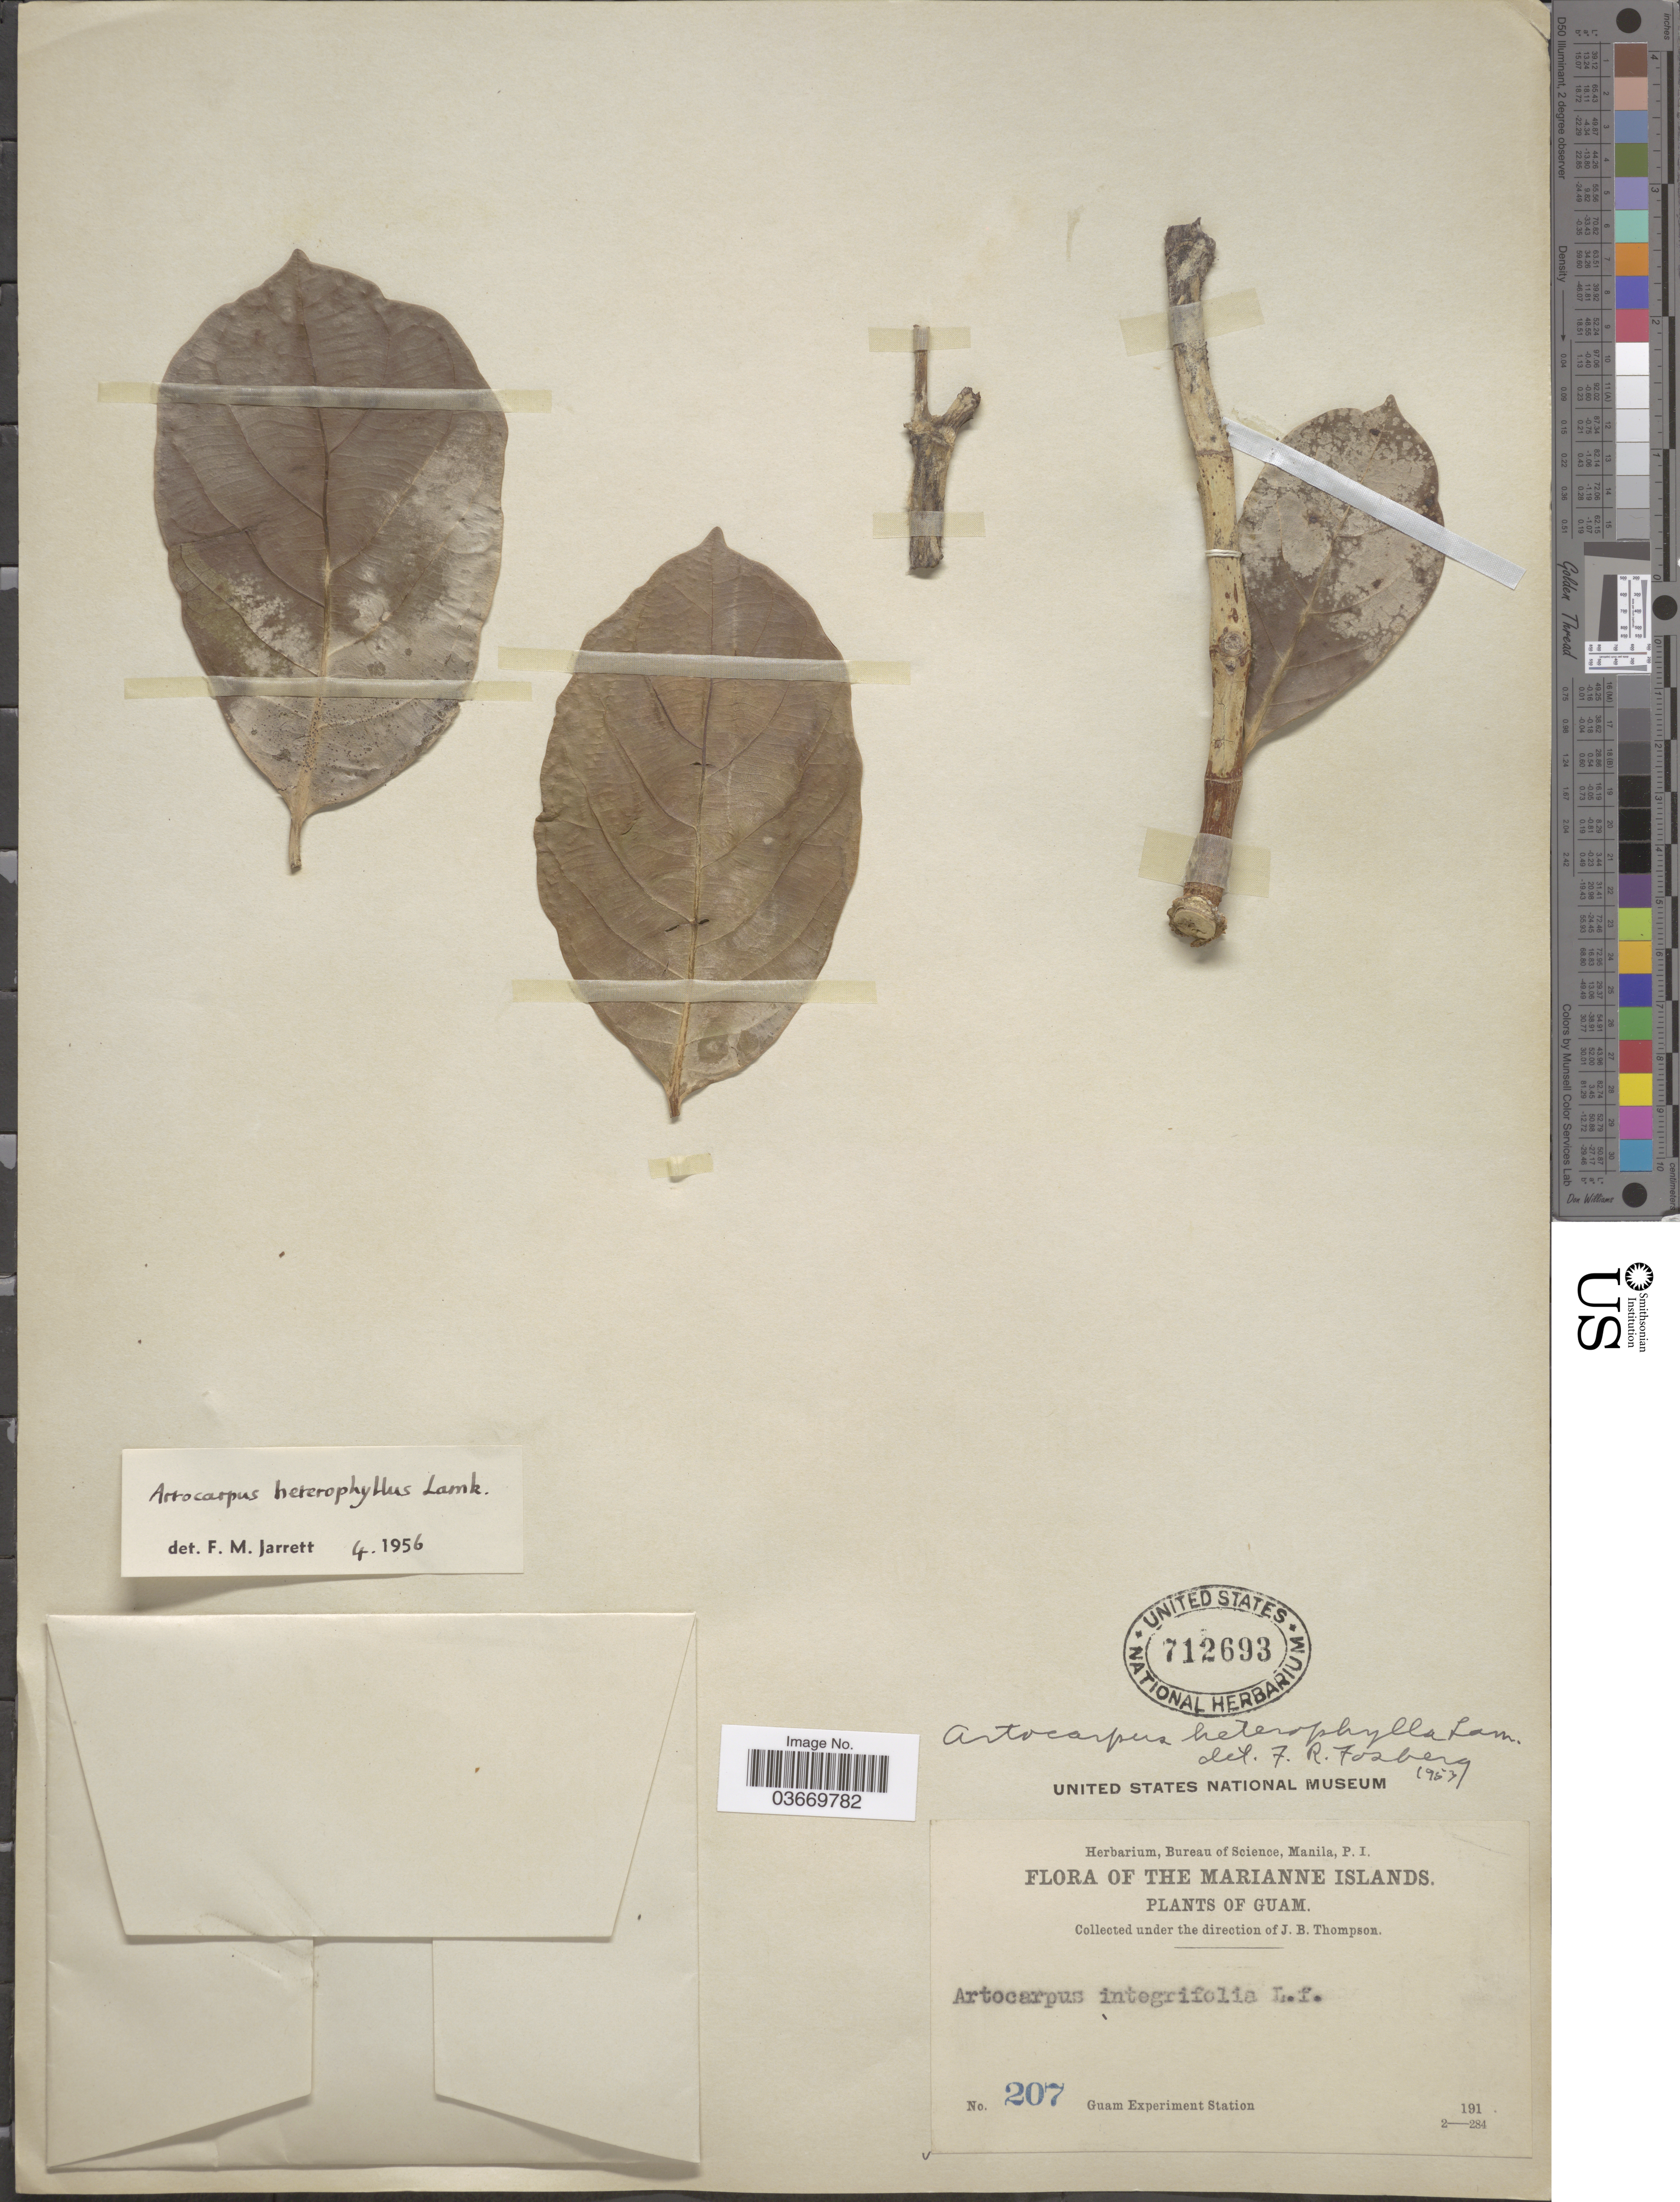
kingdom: Plantae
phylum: Tracheophyta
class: Magnoliopsida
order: Rosales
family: Moraceae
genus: Artocarpus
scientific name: Artocarpus heterophyllus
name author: Lam.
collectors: Guam Exp. Sta.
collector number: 207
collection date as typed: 191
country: Guam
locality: The Marianne Islands.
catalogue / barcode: US 712693